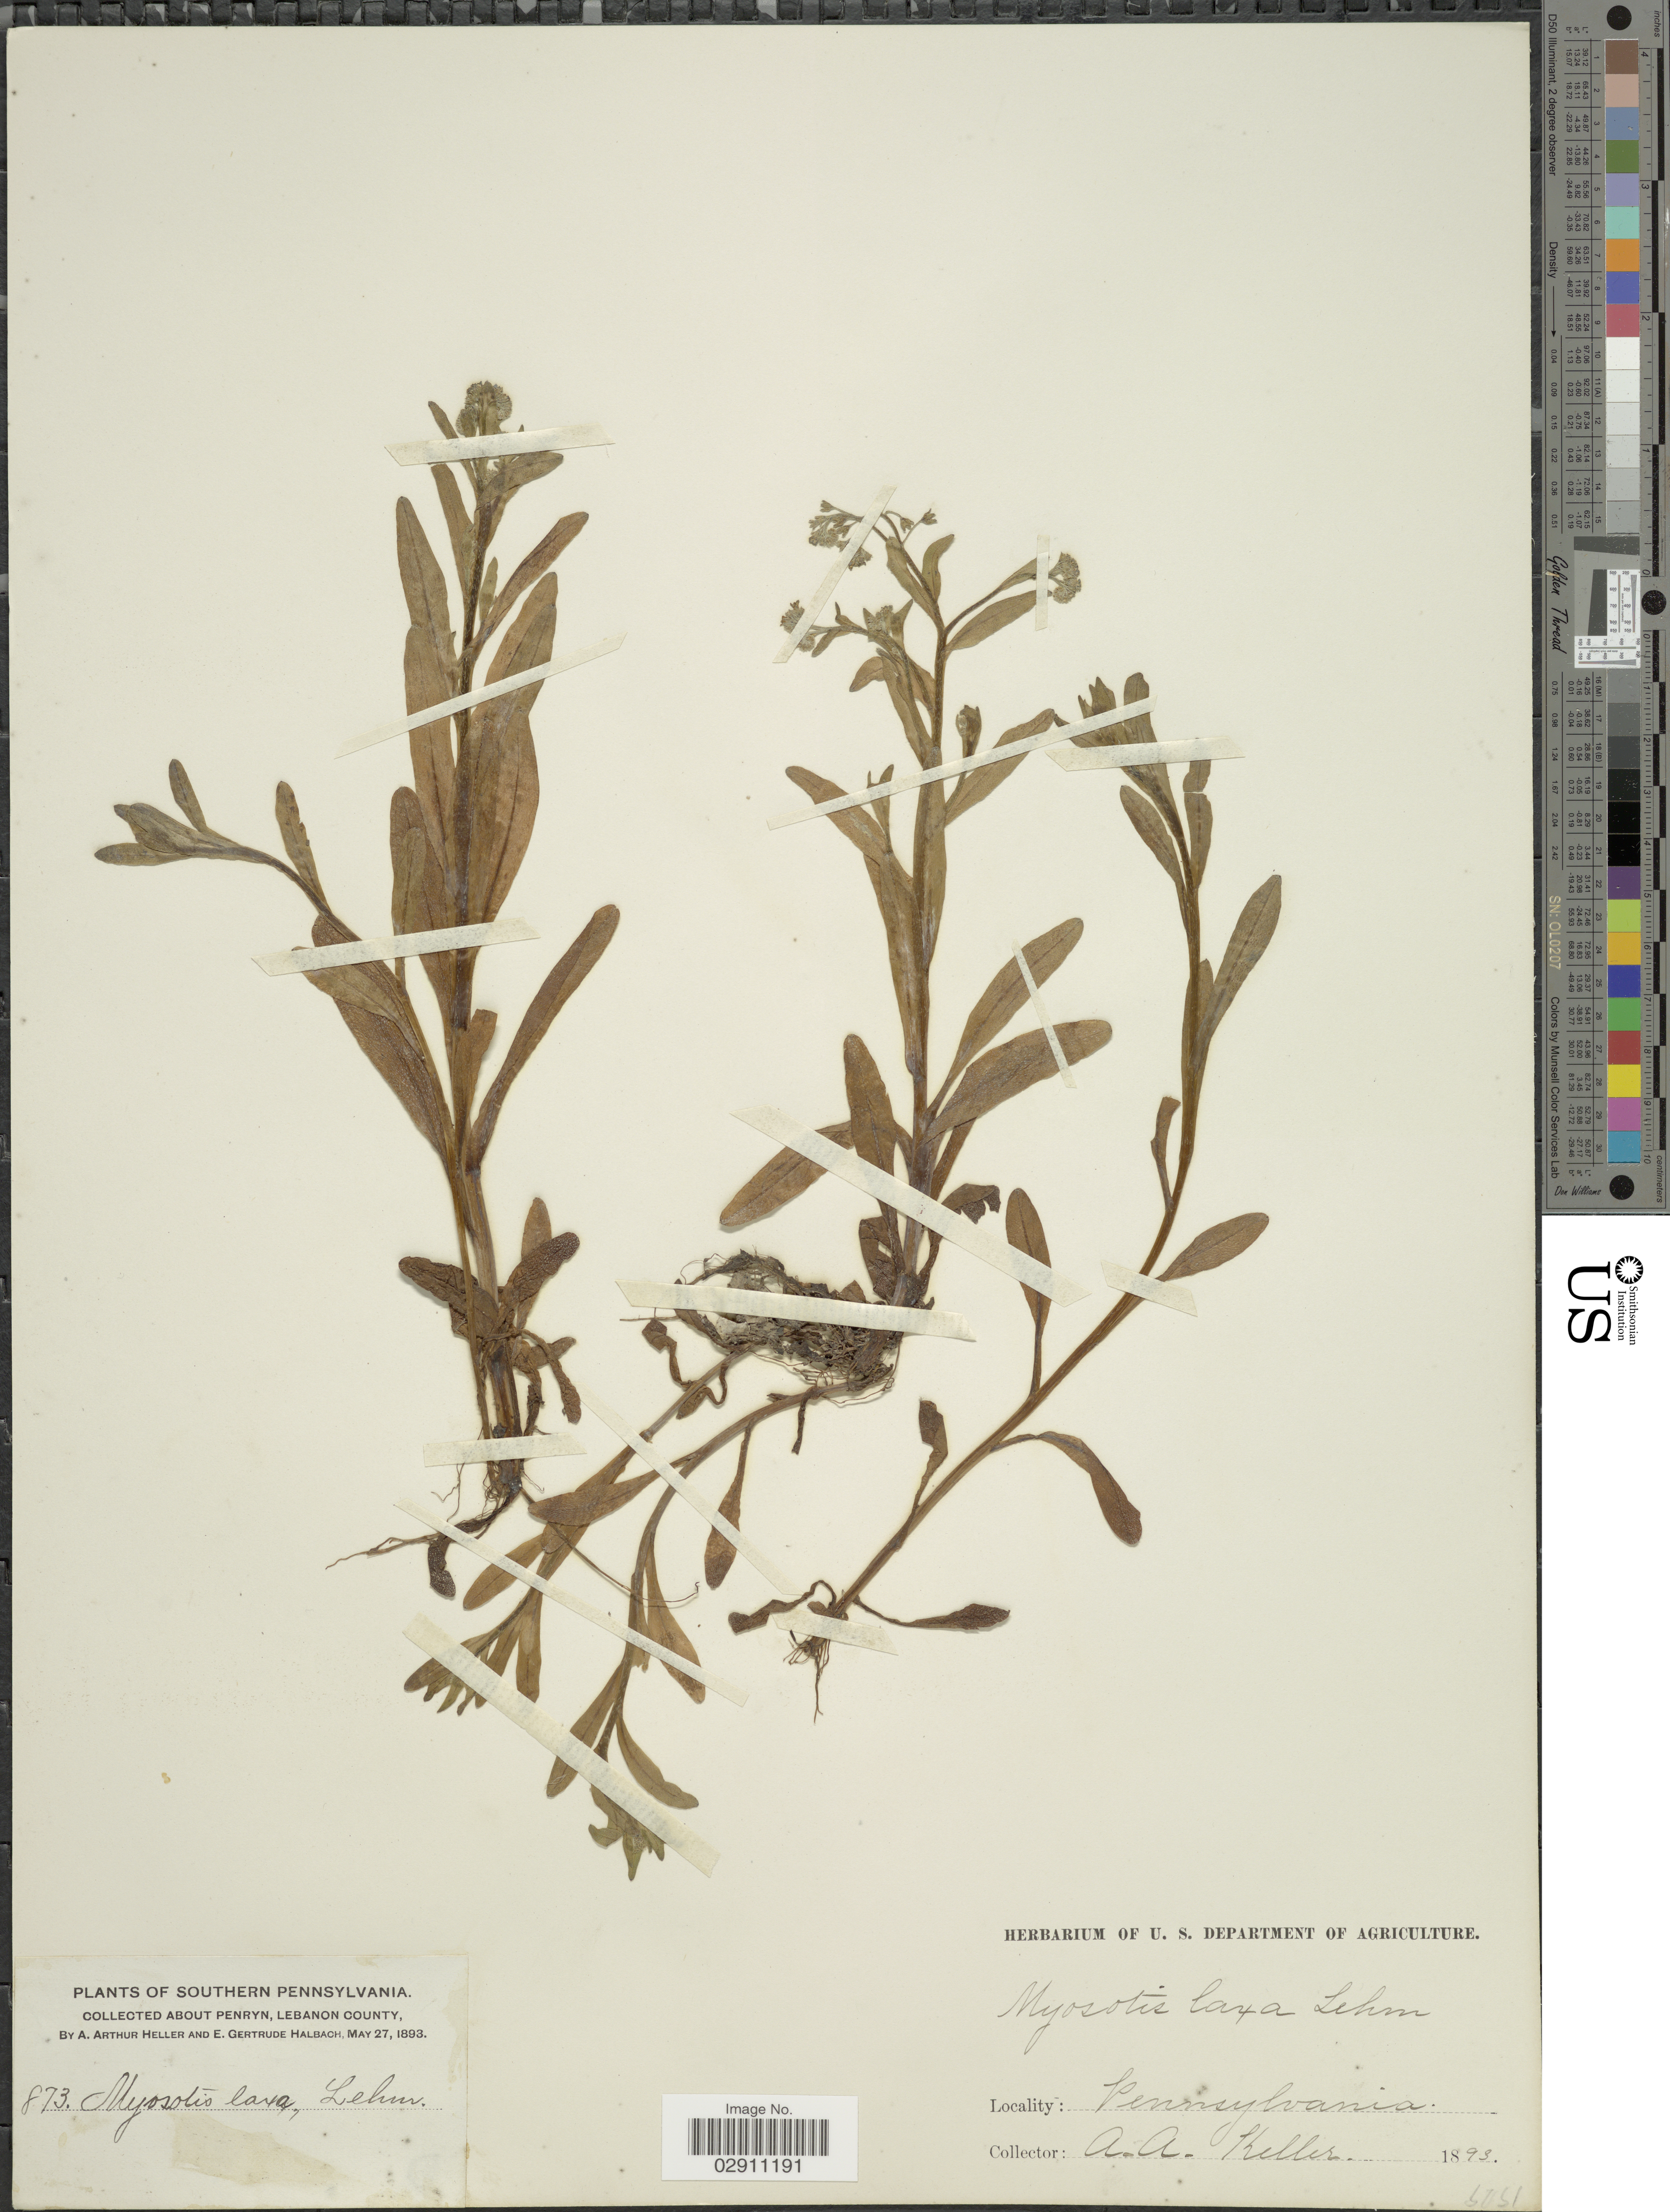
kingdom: Plantae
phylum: Tracheophyta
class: Magnoliopsida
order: Boraginales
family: Boraginaceae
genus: Myosotis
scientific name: Myosotis laxa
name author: F. Lehm.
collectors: A. A. Heller & E. G. Halbach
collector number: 873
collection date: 1893-05-27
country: United States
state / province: Pennsylvania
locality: Southern Pennsylvania, About Penryn, Lebanon County.